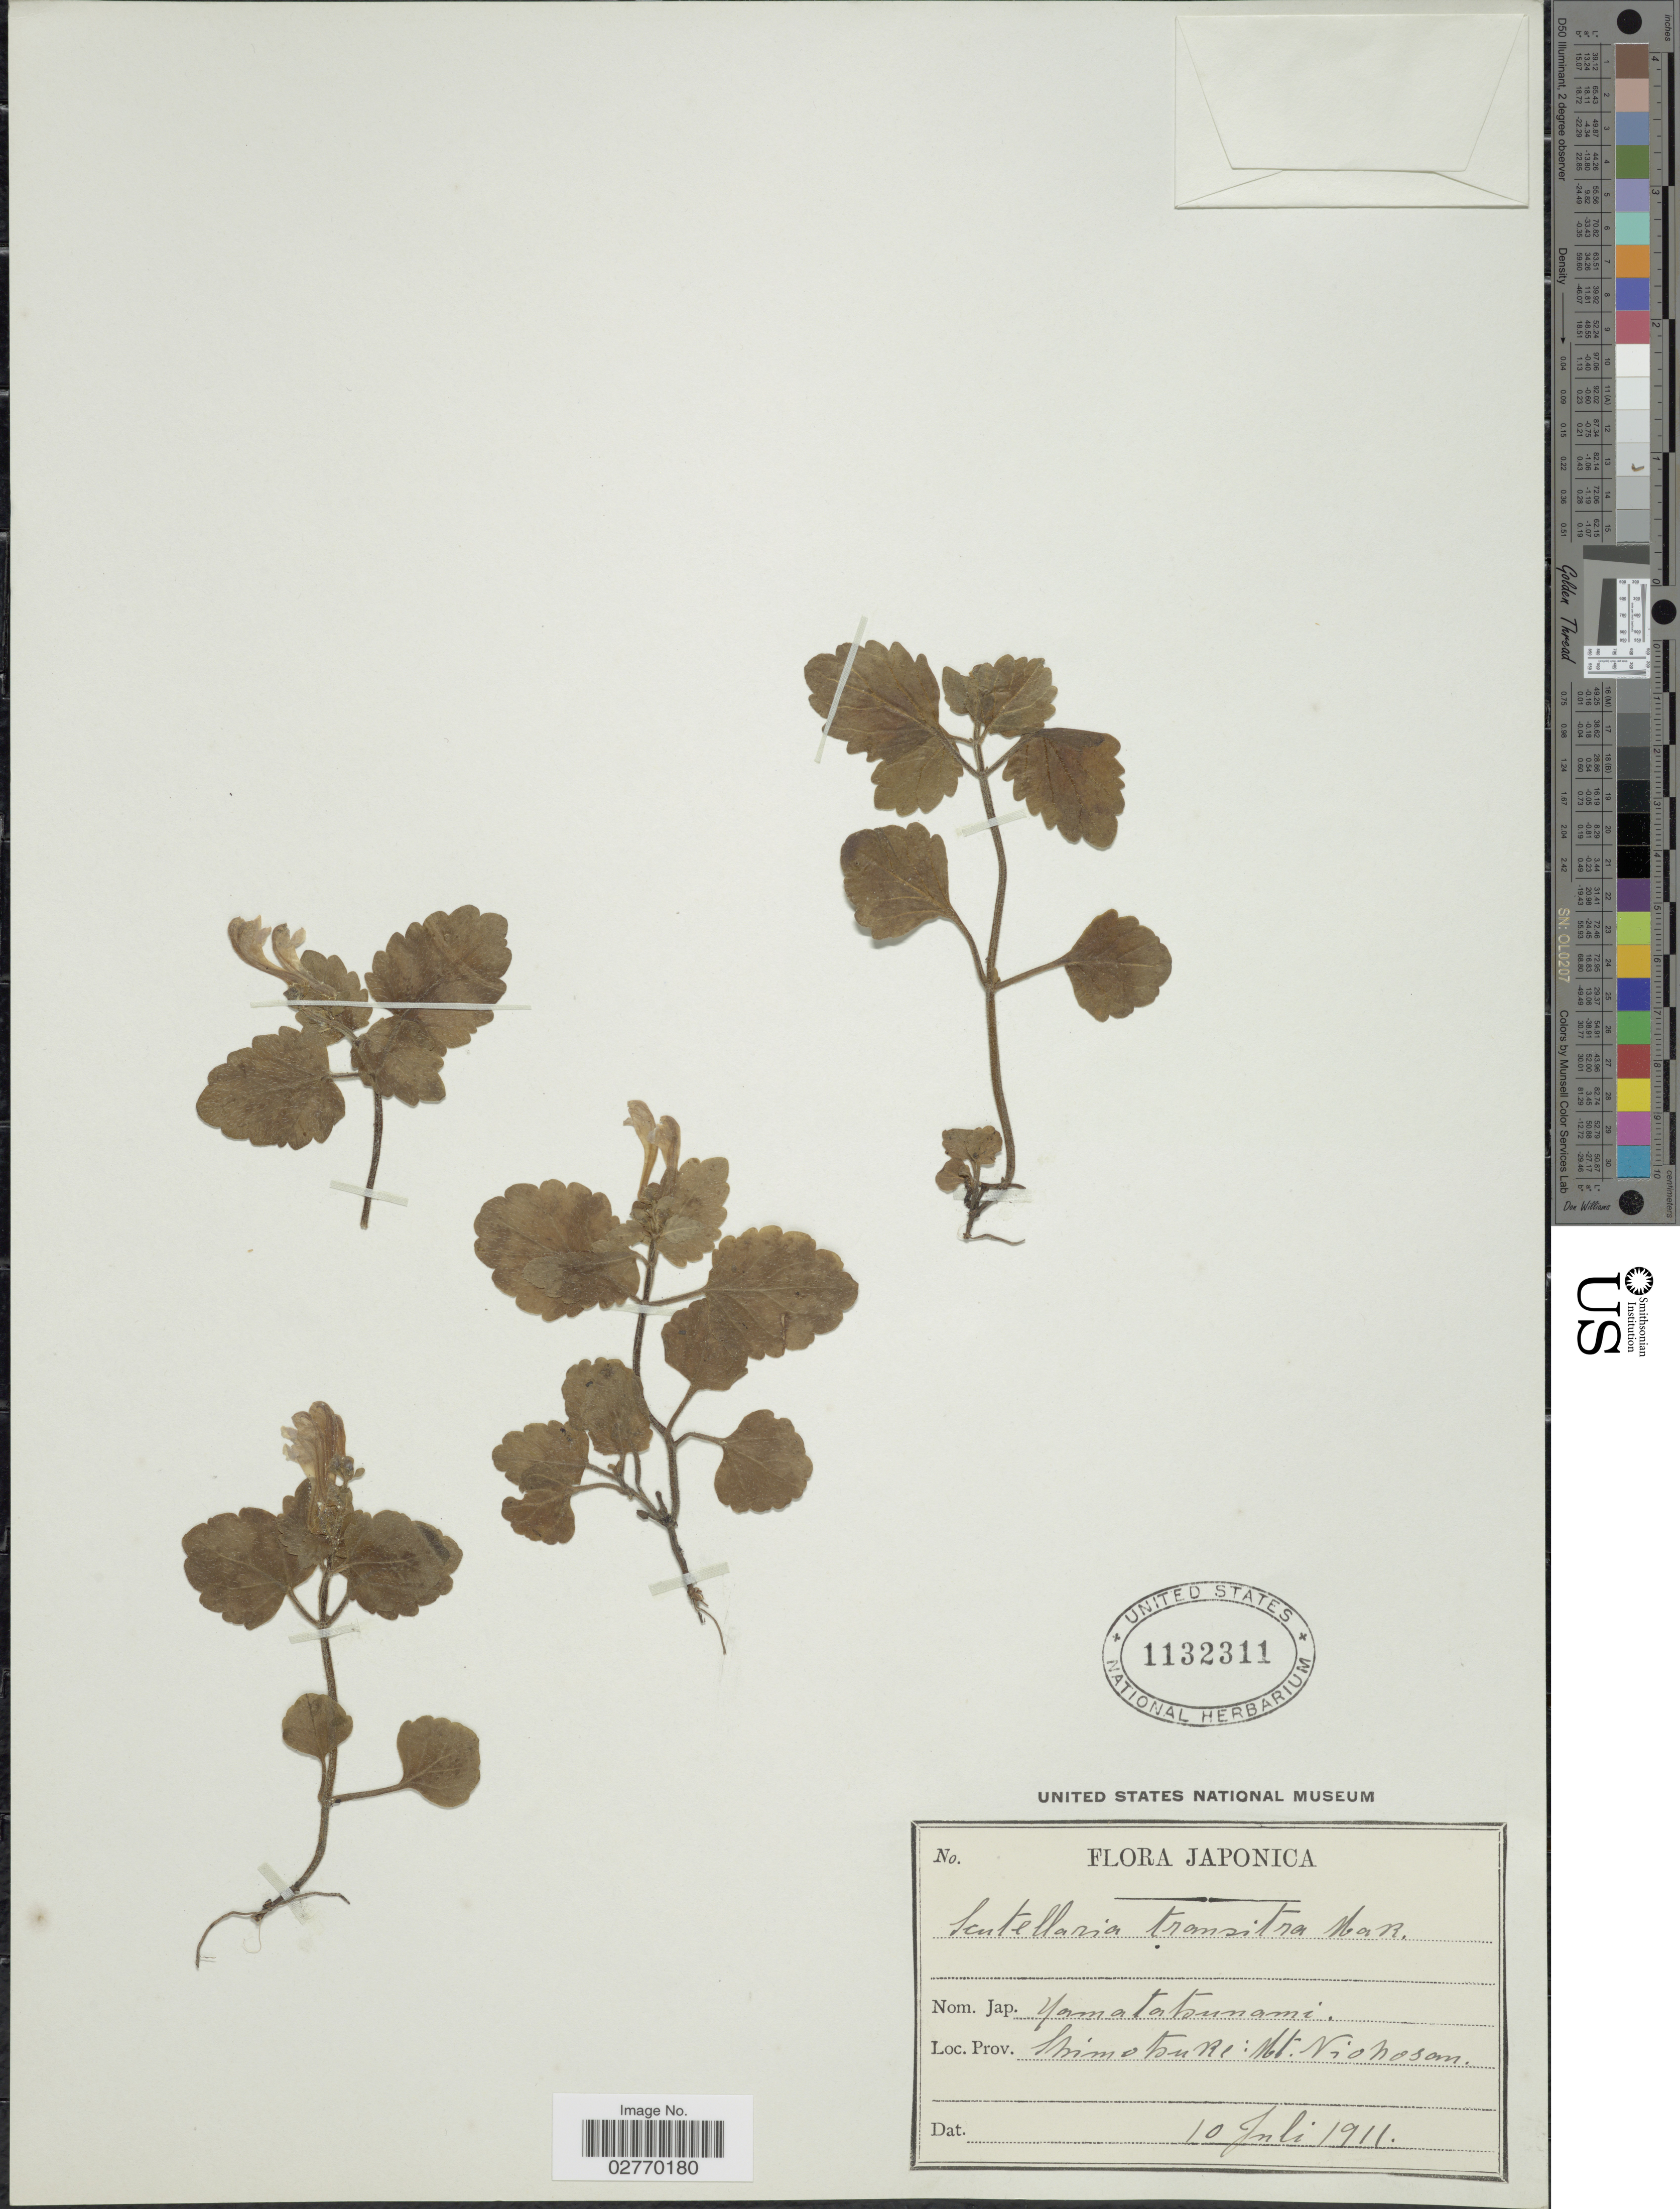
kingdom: Plantae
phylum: Tracheophyta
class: Magnoliopsida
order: Lamiales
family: Lamiaceae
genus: Scutellaria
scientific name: Scutellaria transitra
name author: Makino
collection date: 1911-07-10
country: Japan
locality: Shimotsuri: Mt. Niokosan.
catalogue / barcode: US 1132311